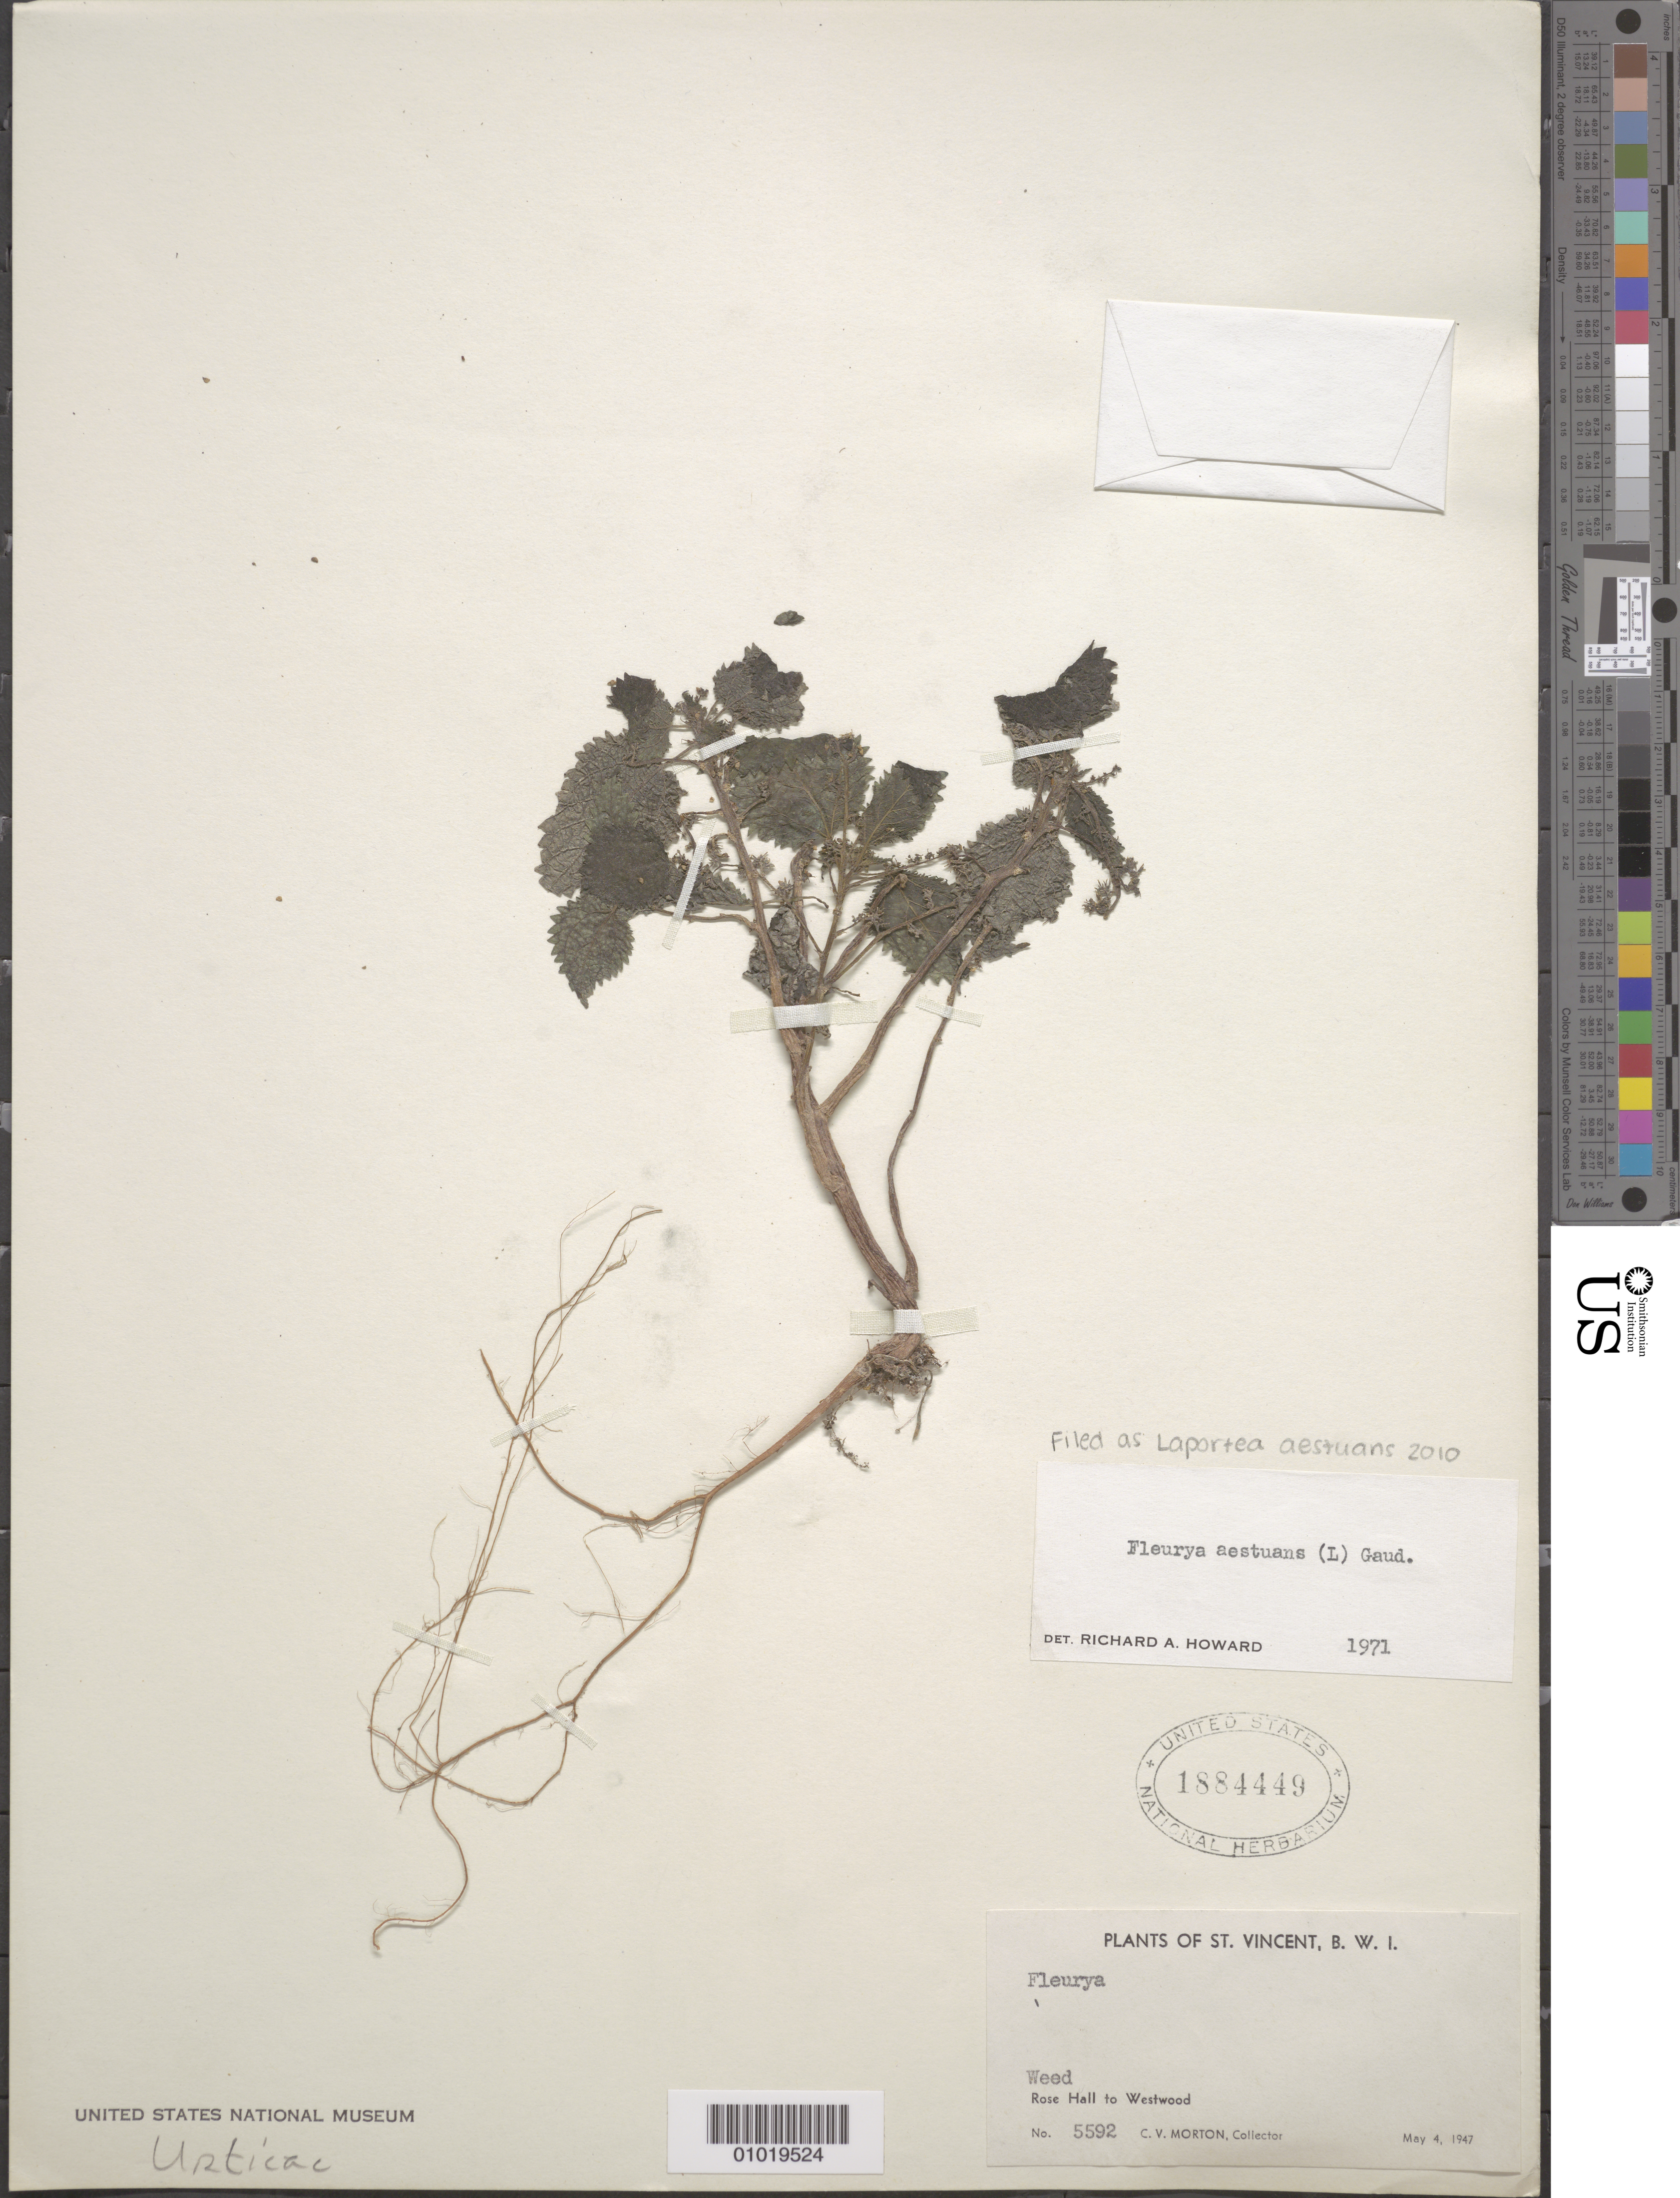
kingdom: Plantae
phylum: Tracheophyta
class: Magnoliopsida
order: Rosales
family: Urticaceae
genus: Laportea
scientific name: Laportea aestuans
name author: (L.) Chew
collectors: C. V. Morton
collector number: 5592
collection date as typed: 04 May 1947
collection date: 1947-05-04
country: St. Vincent - Grenadines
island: St. Vincent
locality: Rose Hall to Westwood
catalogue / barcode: US 1884449